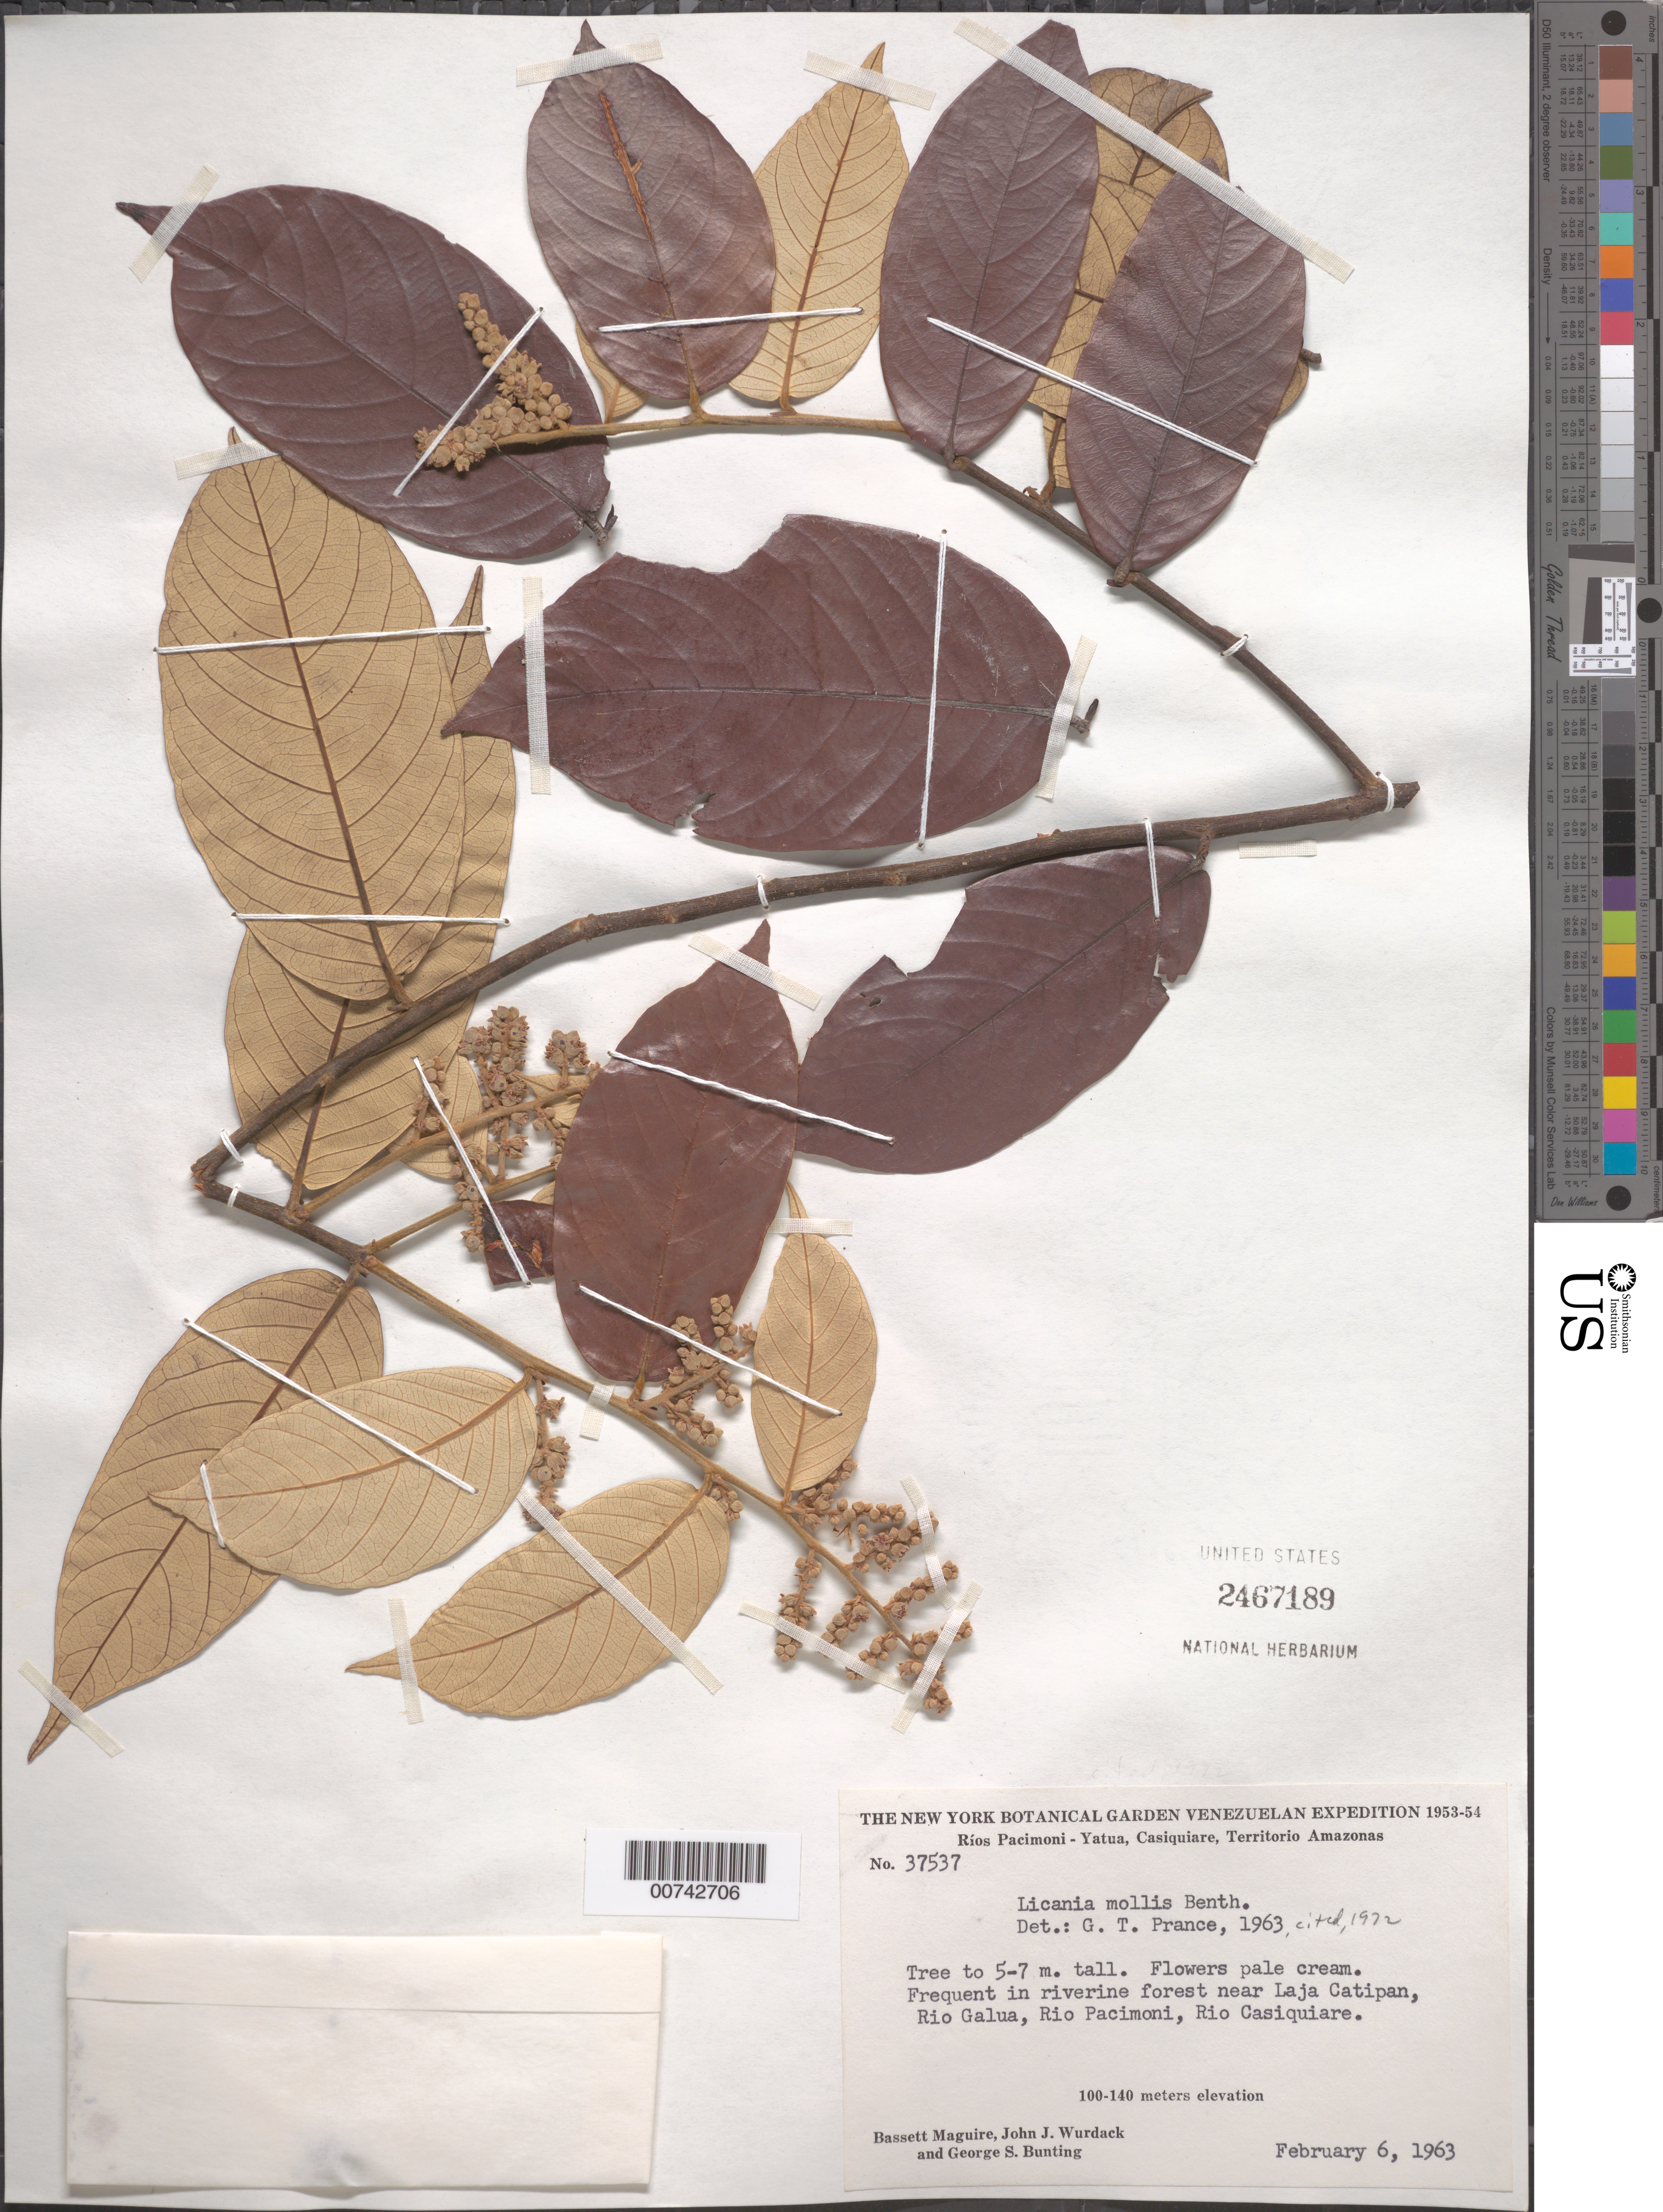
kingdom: Plantae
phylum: Tracheophyta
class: Magnoliopsida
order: Malpighiales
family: Chrysobalanaceae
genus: Licania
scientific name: Licania mollis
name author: Benth.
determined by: Prance, G. T.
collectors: B. Maguire, J. J. Wurdack & G. S. Bunting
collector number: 37537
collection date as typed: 6-Feb-63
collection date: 1963-02-06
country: Venezuela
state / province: Amazonas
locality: Laja Catipan, Río Galua, Río Pacimoni, Río Casiquiare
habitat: Riverine forest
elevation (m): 100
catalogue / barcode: US 2467189